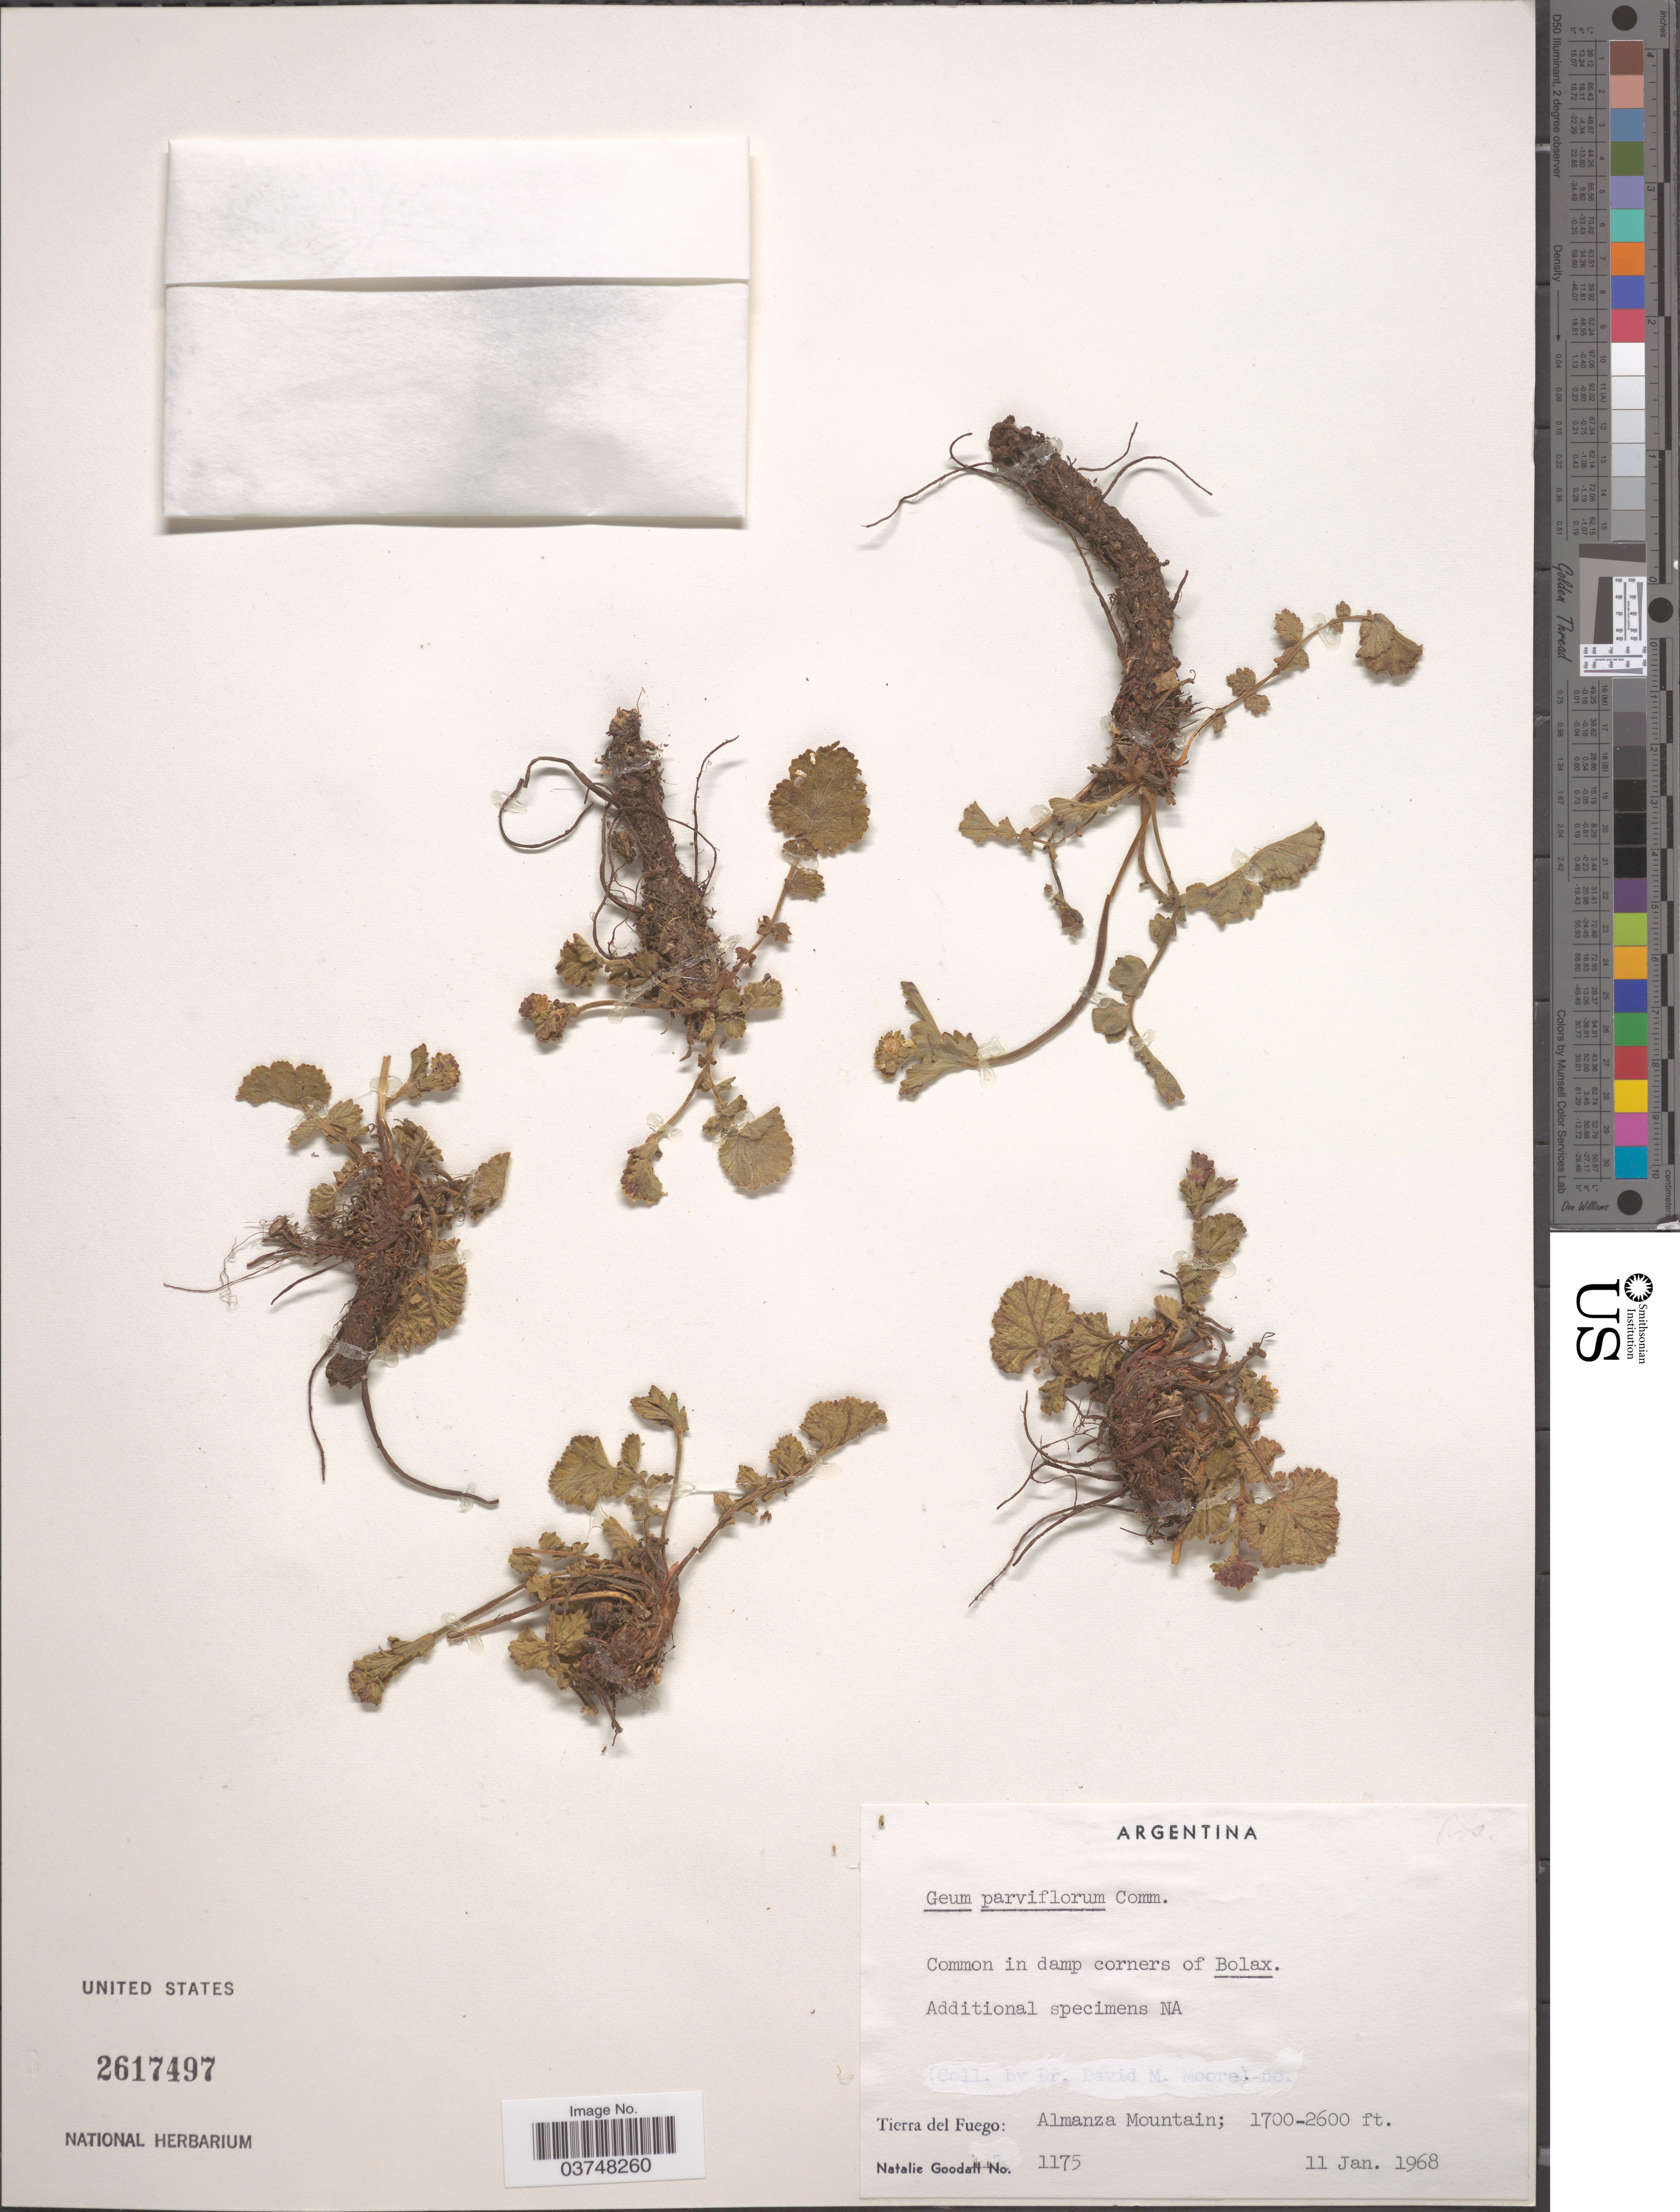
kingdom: Plantae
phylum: Tracheophyta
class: Magnoliopsida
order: Rosales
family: Rosaceae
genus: Geum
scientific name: Geum parviflorum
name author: Comm. ex Sm.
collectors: N. Goodall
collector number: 1175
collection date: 1968-01-11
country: Argentina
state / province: Tierra del Fuego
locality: Almanza Mountain.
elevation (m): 518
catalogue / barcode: US 2617497